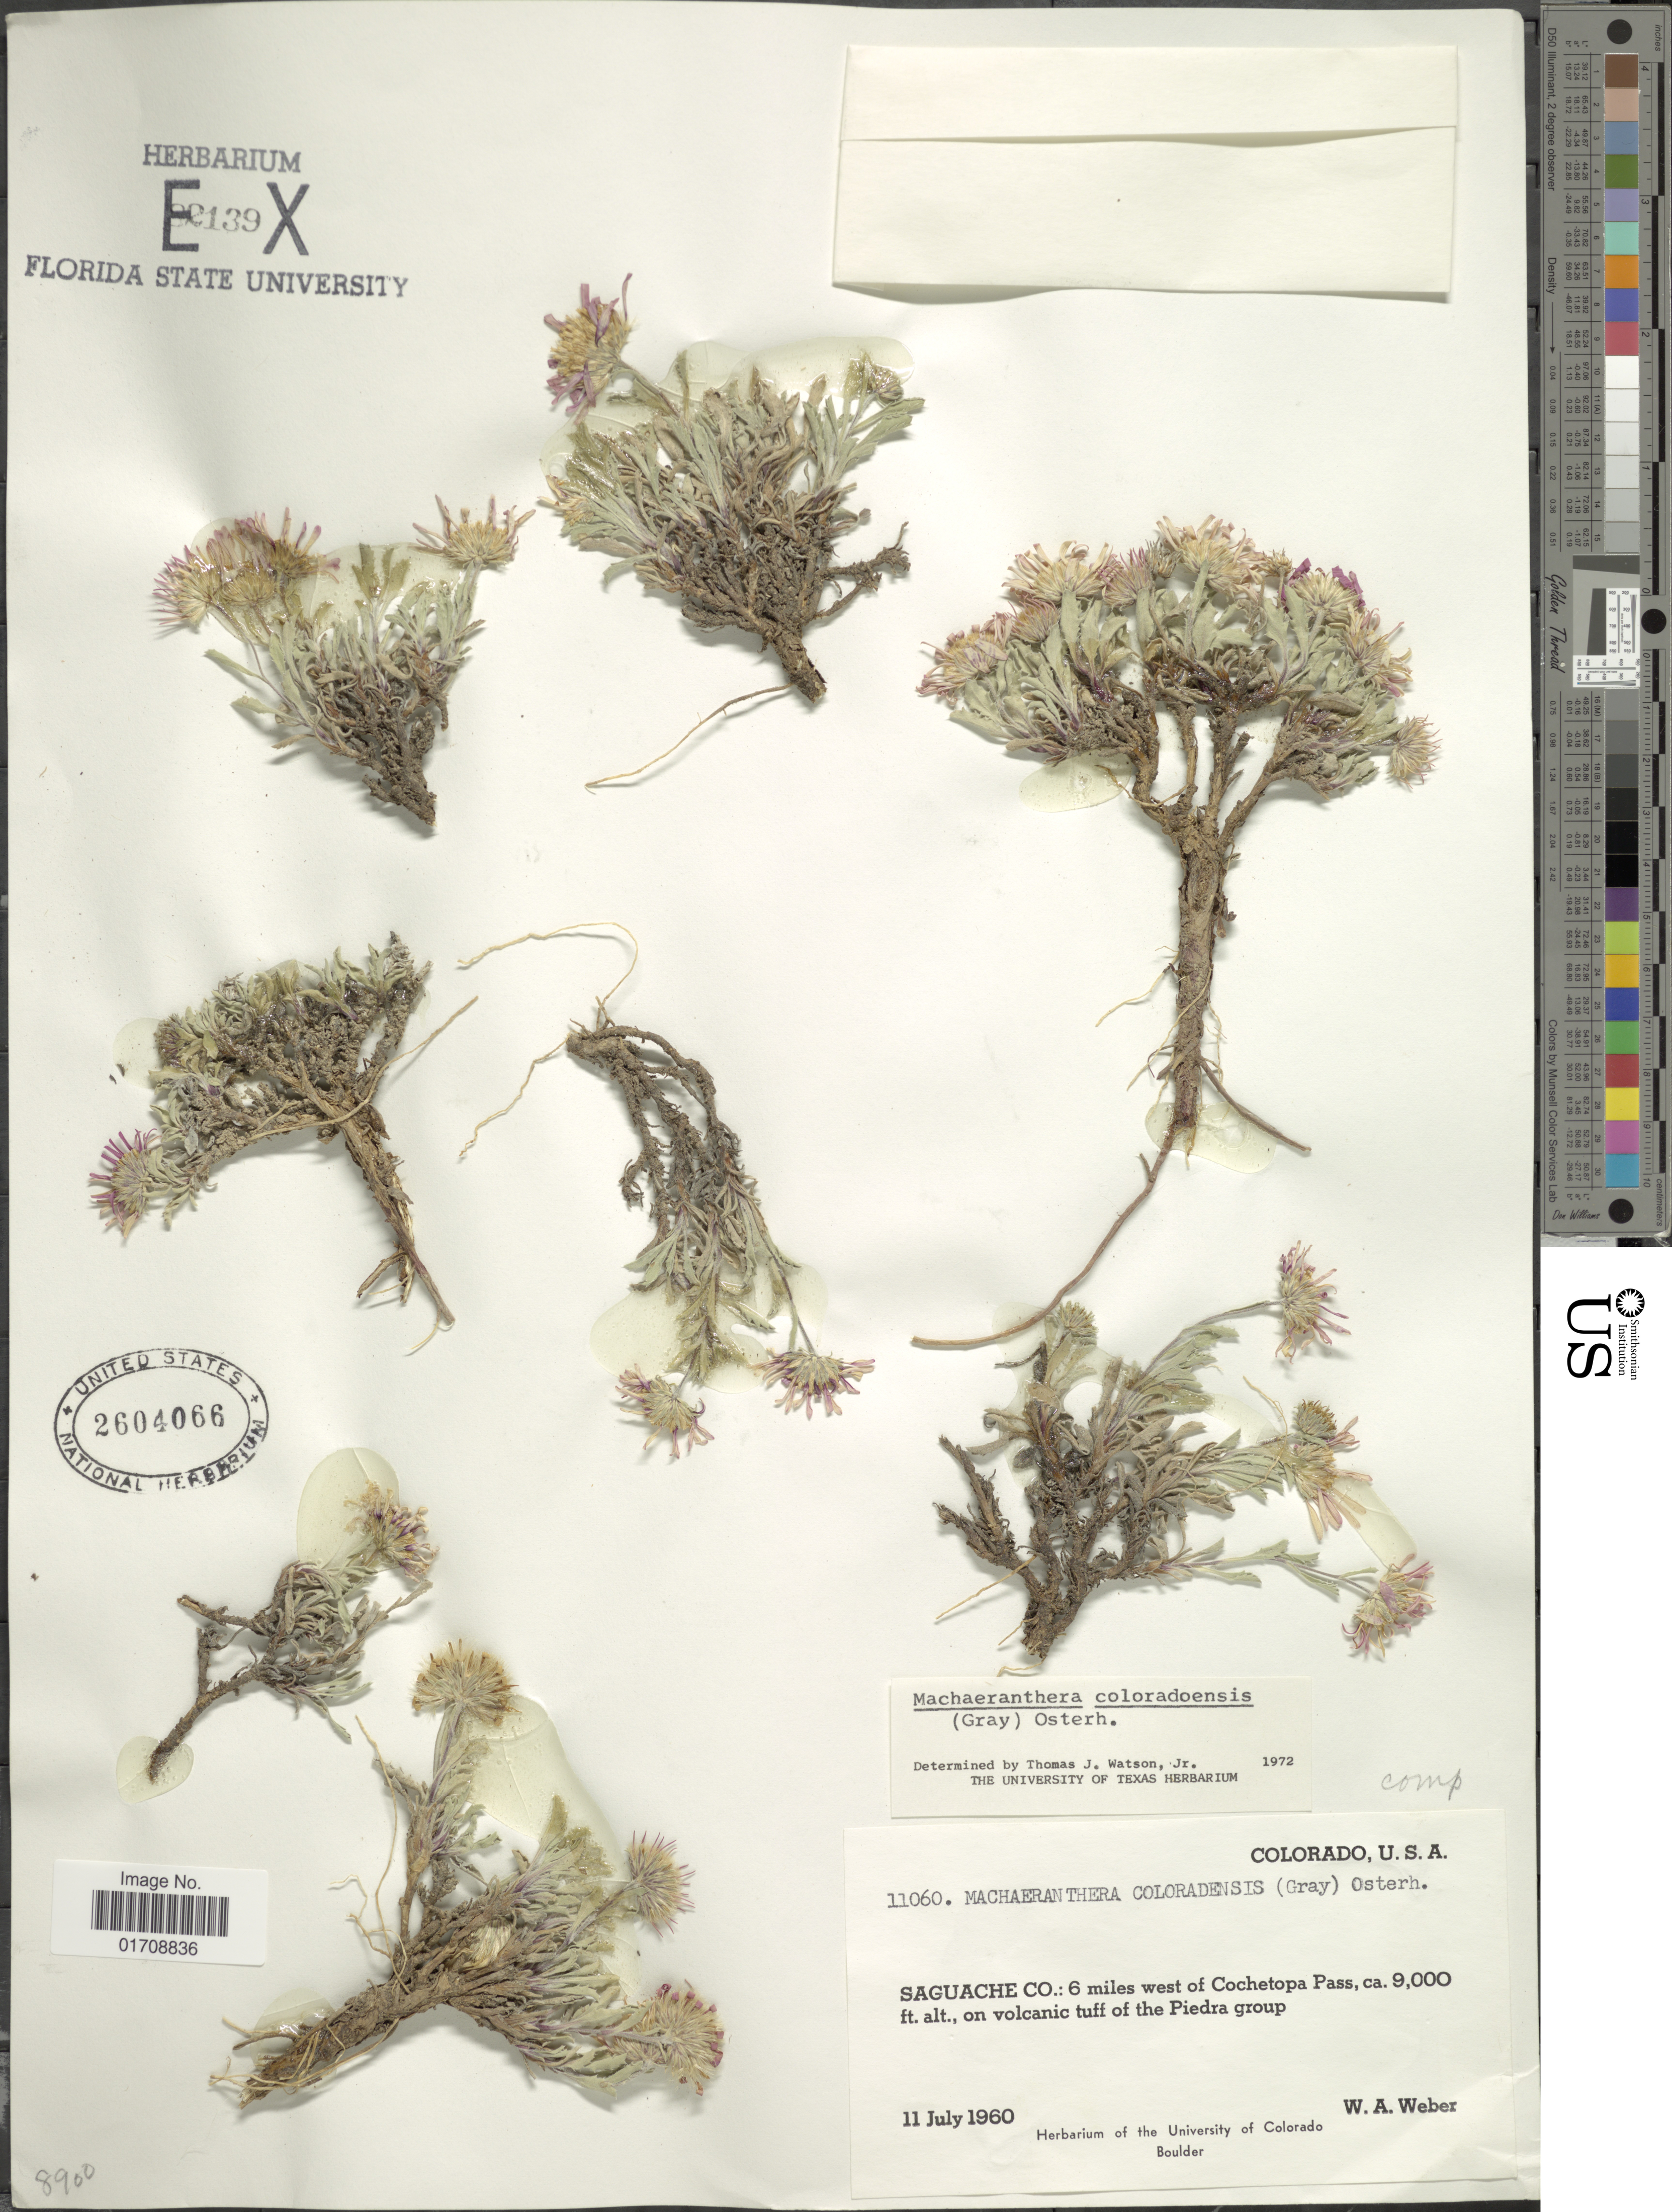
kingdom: Plantae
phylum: Tracheophyta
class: Magnoliopsida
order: Asterales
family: Asteraceae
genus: Machaeranthera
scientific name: Machaeranthera coloradoensis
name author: (A. Gray) Osterh.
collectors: W. A. Weber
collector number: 11060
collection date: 1960-07-11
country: United States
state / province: Colorado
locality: Saguache Co., 6 miles west of Cochetopa Pass, on volcanic tuff of the Piedra group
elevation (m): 2743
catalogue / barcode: US 2604066